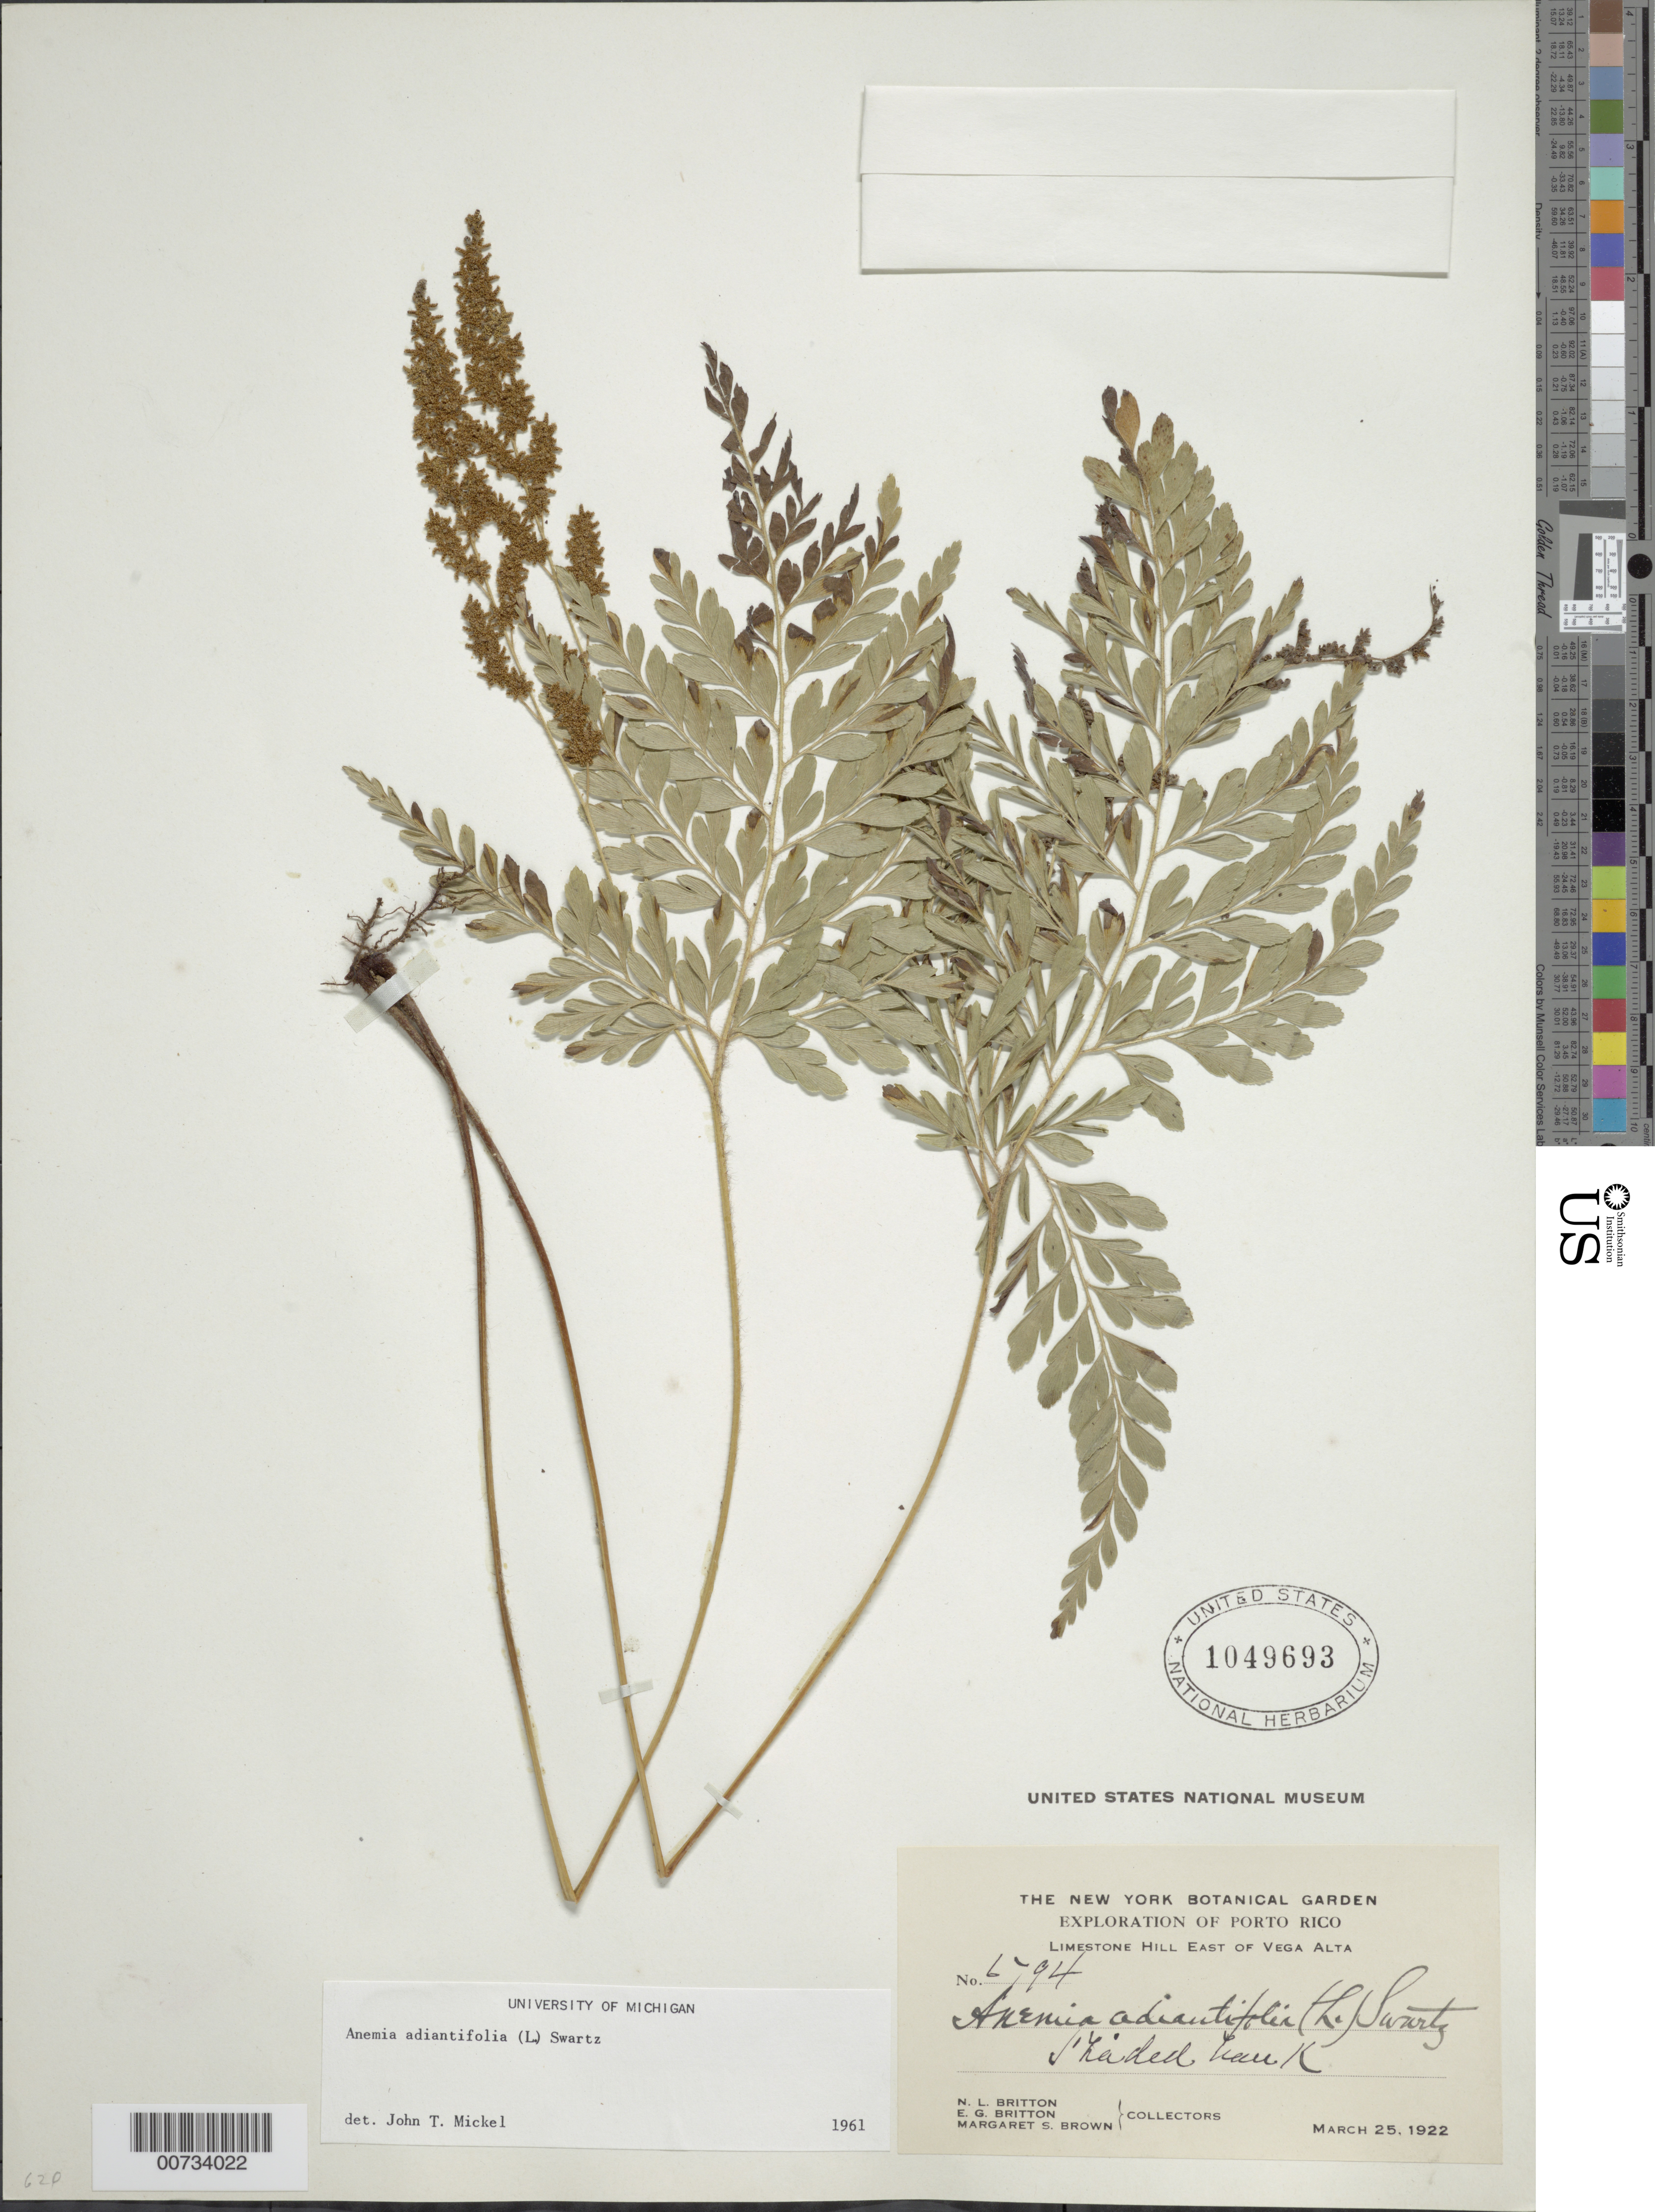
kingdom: Plantae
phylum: Tracheophyta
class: Polypodiopsida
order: Schizaeales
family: Anemiaceae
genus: Anemia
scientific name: Anemia adiantifolia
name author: (L.) Sw.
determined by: Mickel, J. T., (NY), New York Botanical Garden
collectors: N. Britton, E. G. Britton & M. S. Brown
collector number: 6794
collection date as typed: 25 Mar 1922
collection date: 1922-03-25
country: Puerto Rico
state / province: Vega Alta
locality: Vega Alta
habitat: Shaded bank, limestone hill E of Vega Alta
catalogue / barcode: US 1049693